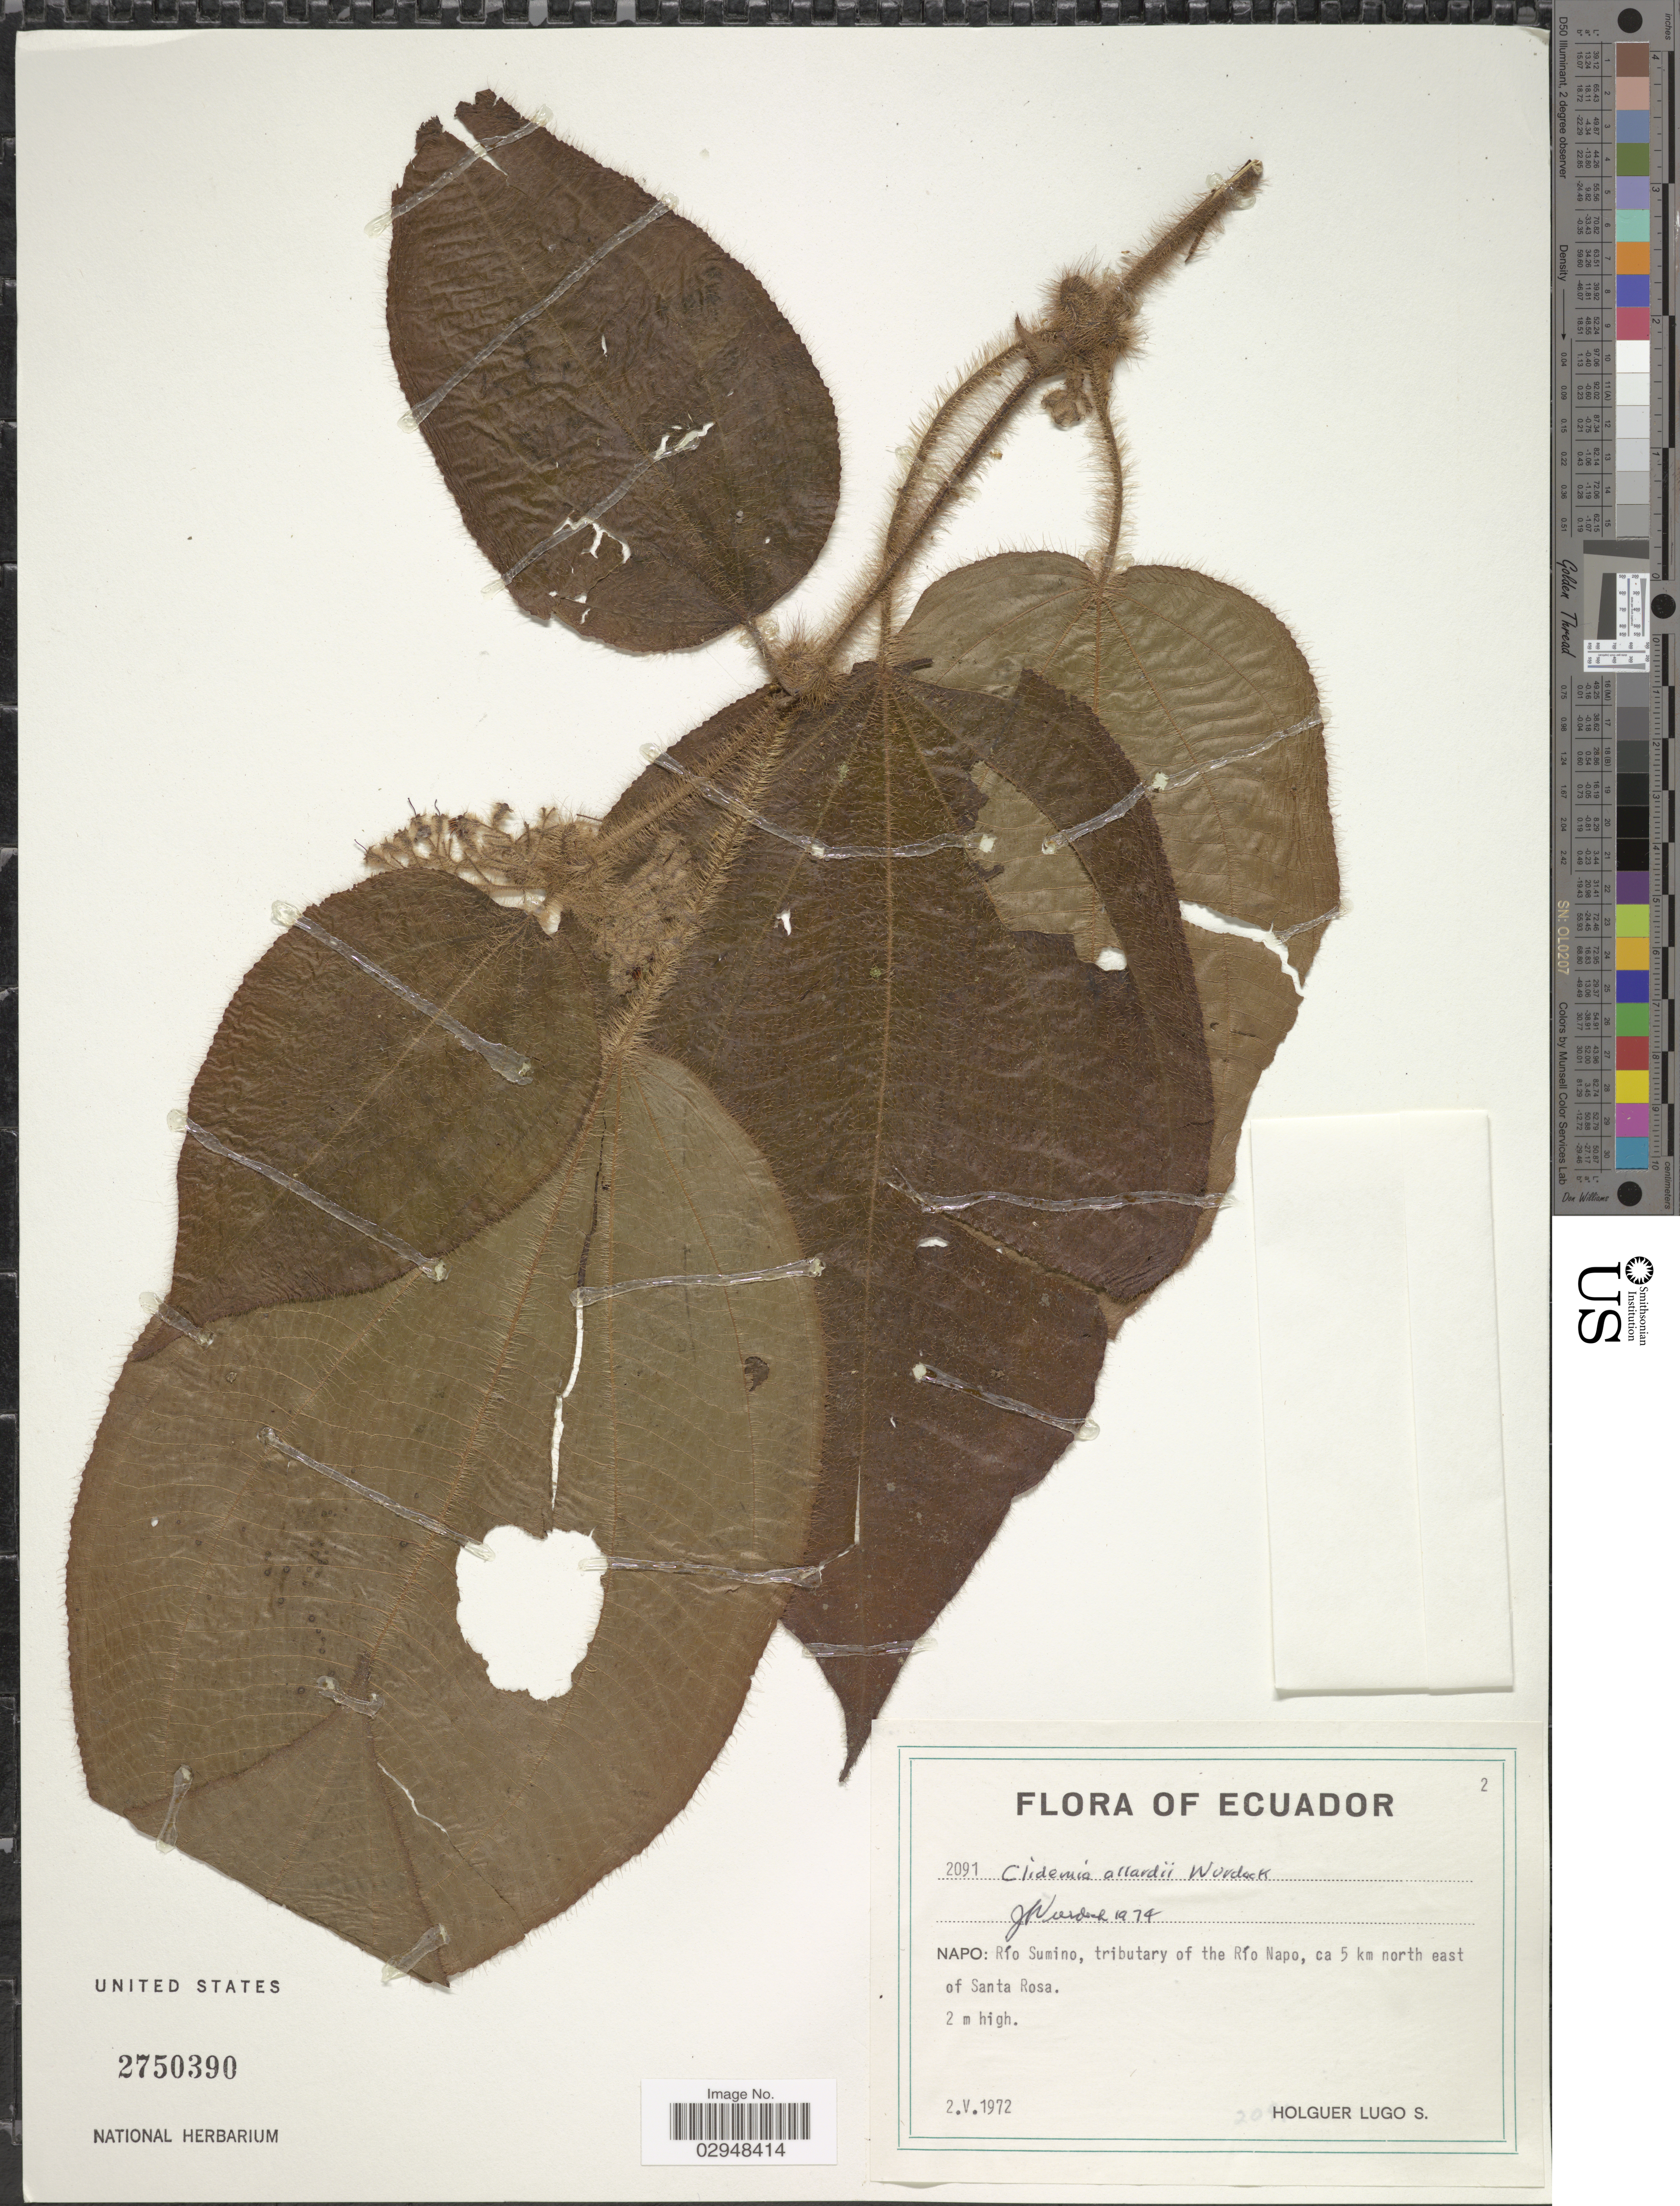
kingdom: Plantae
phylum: Tracheophyta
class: Magnoliopsida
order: Myrtales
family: Melastomataceae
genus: Clidemia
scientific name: Clidemia allardii subsp. allardii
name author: Wurdack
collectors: H. Lugo S.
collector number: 2091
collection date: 1972-05-02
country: Ecuador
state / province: Napo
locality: Río Sumino, tributary of the Río Napo, ca 5 km north east of Santa Rosa.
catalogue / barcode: US 2750390